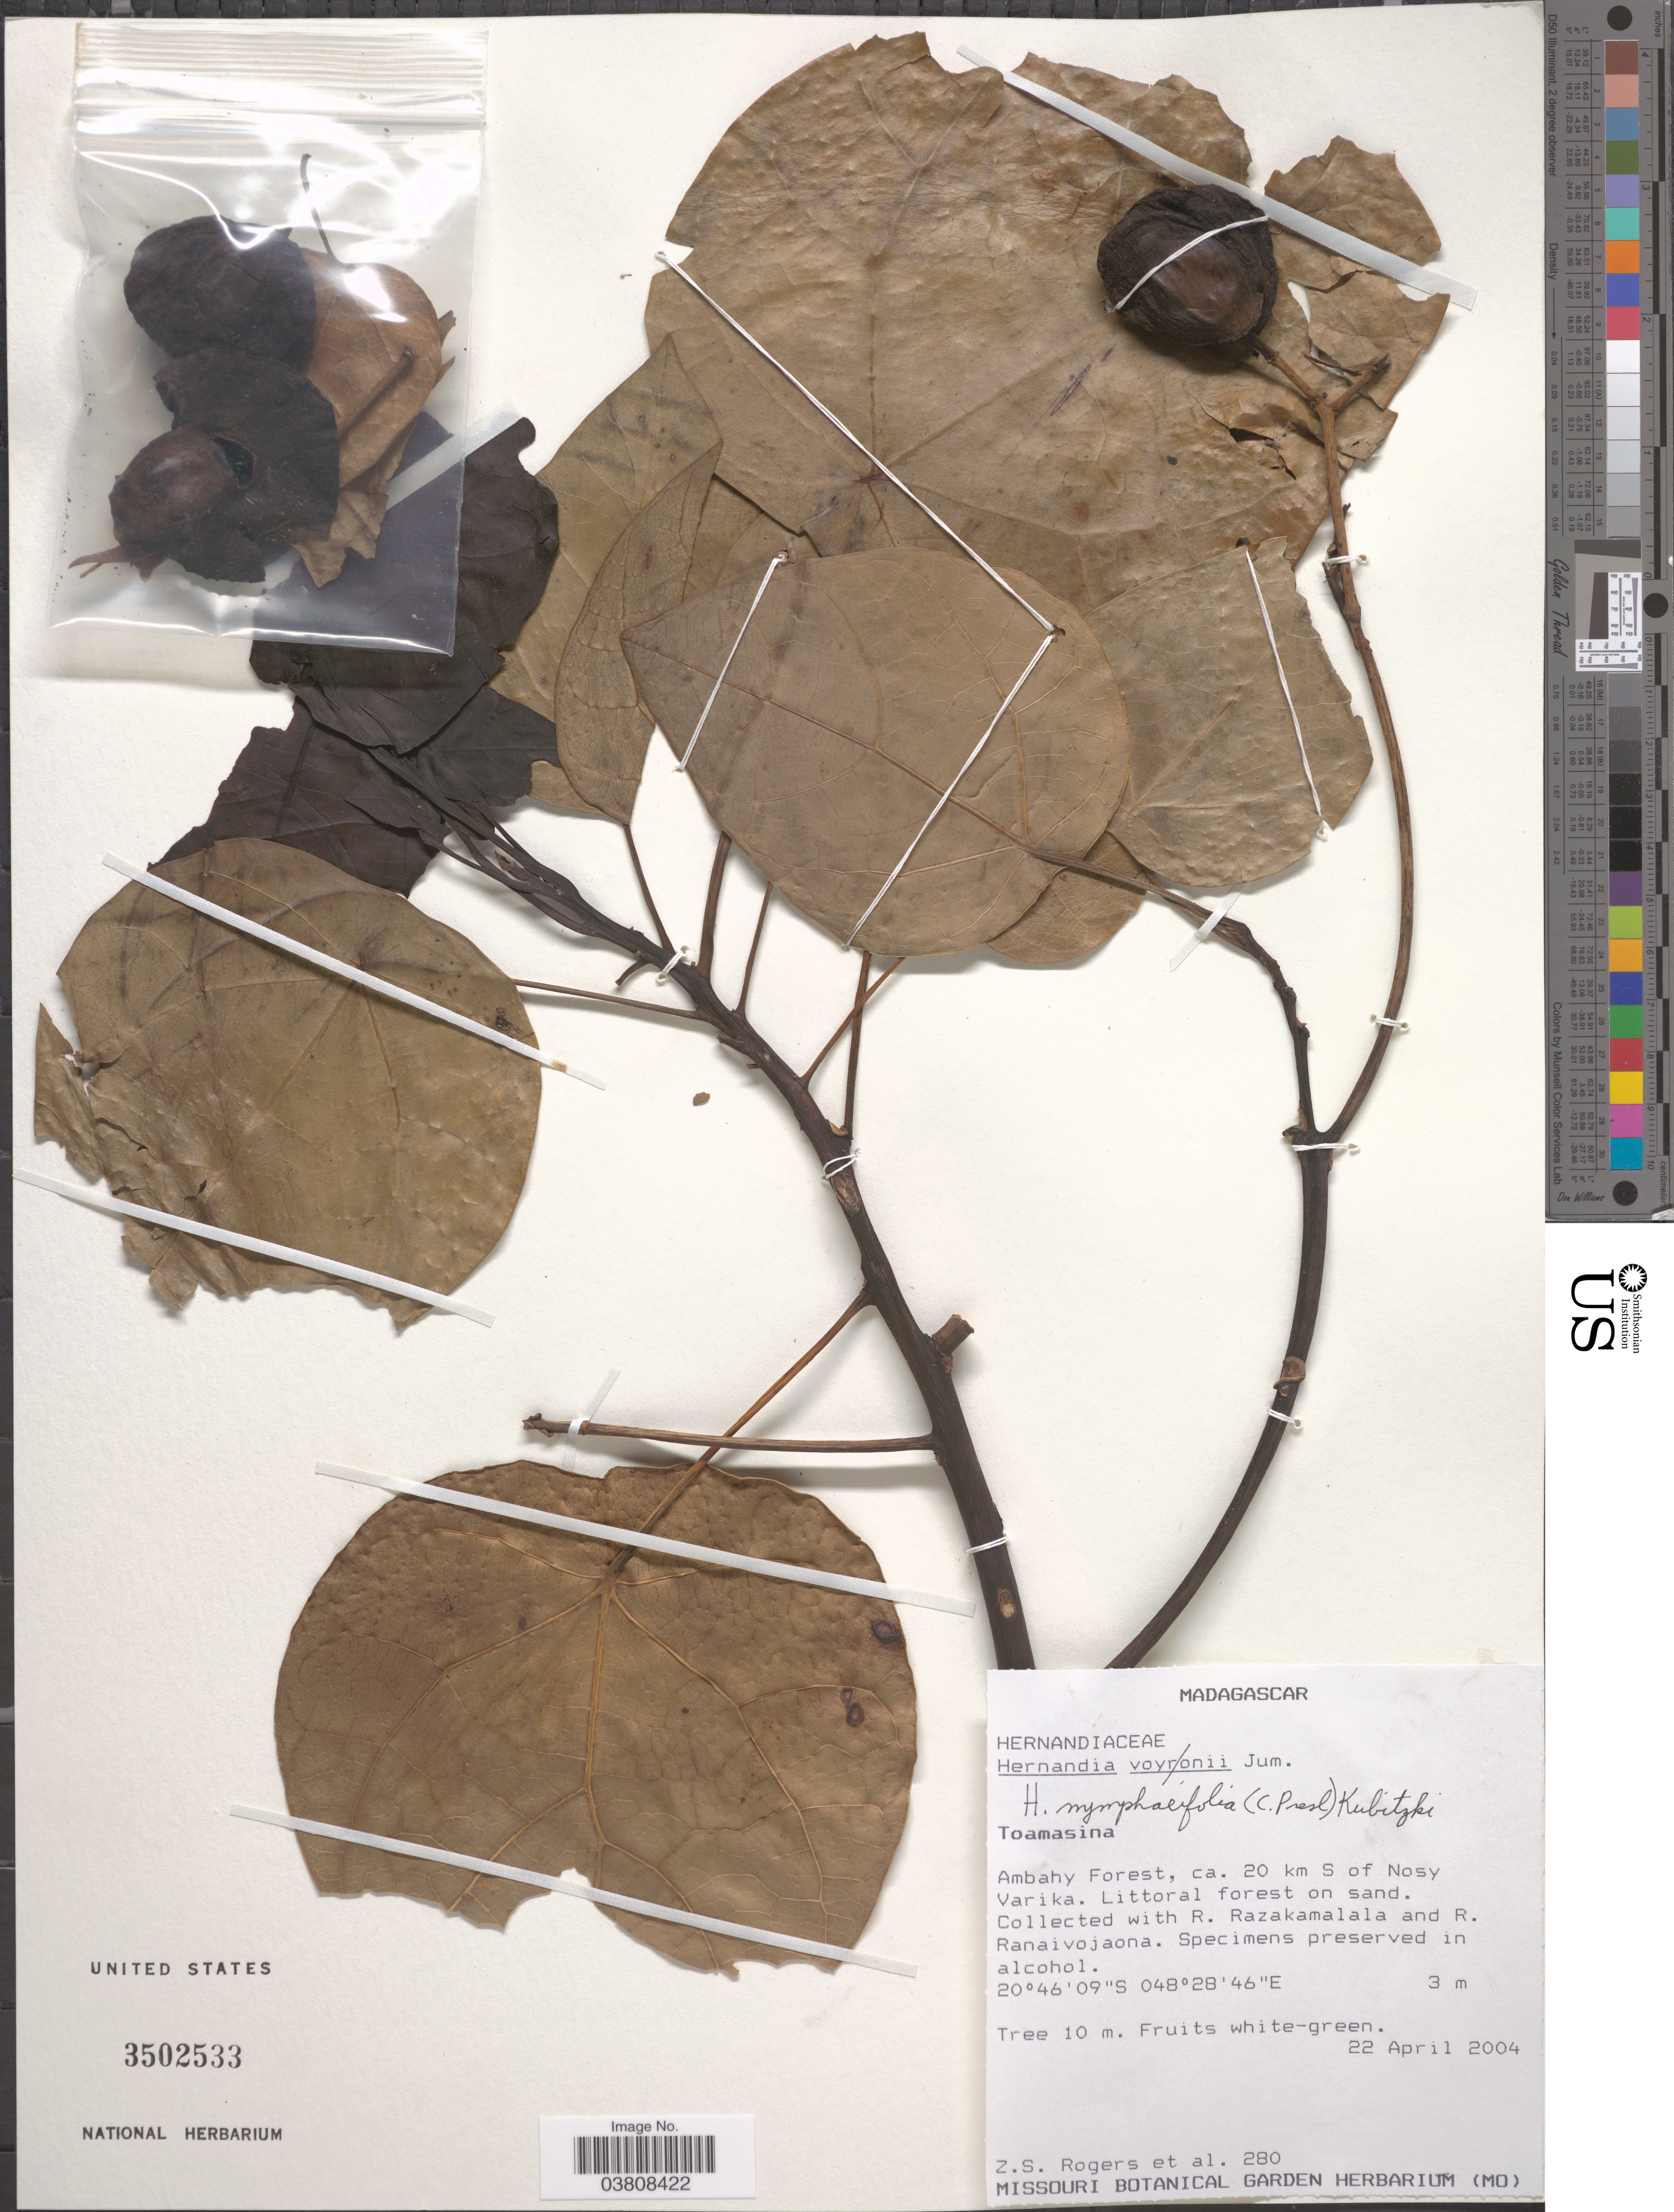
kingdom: Plantae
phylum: Tracheophyta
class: Magnoliopsida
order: Laurales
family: Hernandiaceae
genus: Hernandia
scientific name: Hernandia nymphaeifolia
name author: (C. Presl) Kubitzki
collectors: Z. S. Rogers, R. Razakamalala & R. Ranaivojaona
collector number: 280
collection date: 2004-04-22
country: Madagascar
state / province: Vatovavy Fitovinany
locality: Ambahy Forest, ca. 20 km S of Nosy Varika.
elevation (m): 3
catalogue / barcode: US 3502533